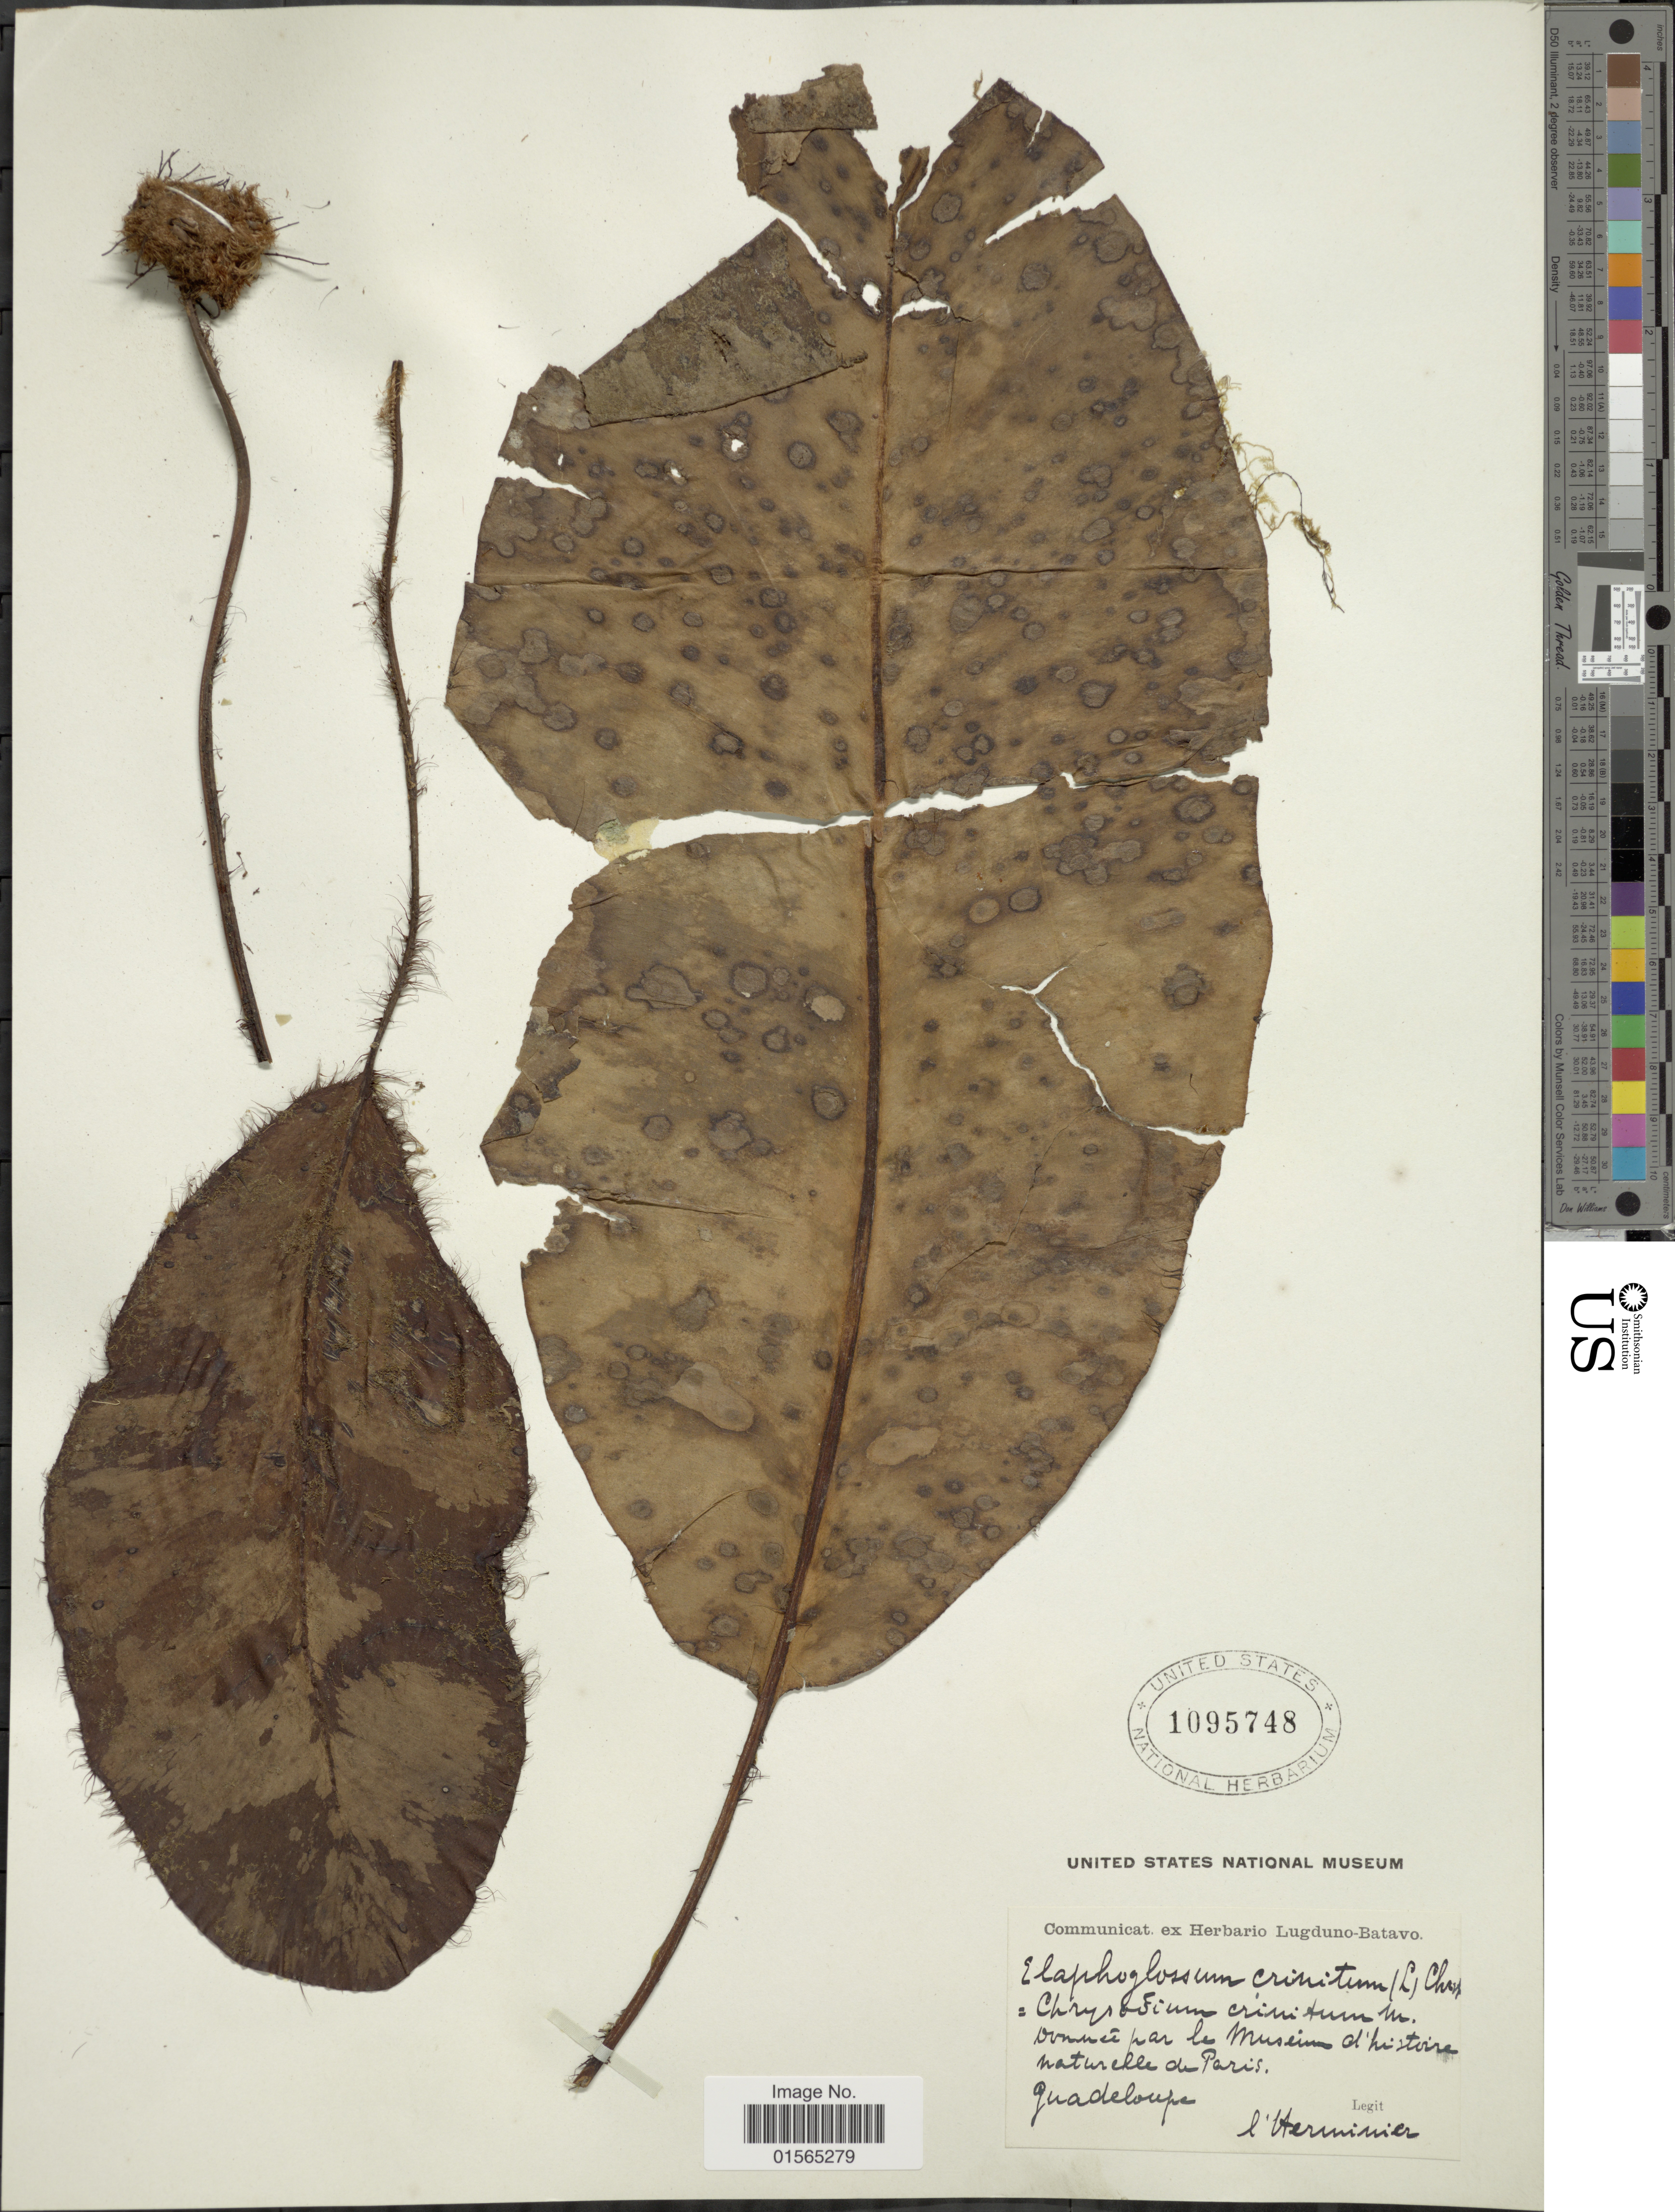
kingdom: Plantae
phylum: Tracheophyta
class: Polypodiopsida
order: Polypodiales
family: Dryopteridaceae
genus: Elaphoglossum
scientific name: Elaphoglossum crinitum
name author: (L.) Christ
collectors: -. L'Herminier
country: Guadeloupe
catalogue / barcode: US 1095748